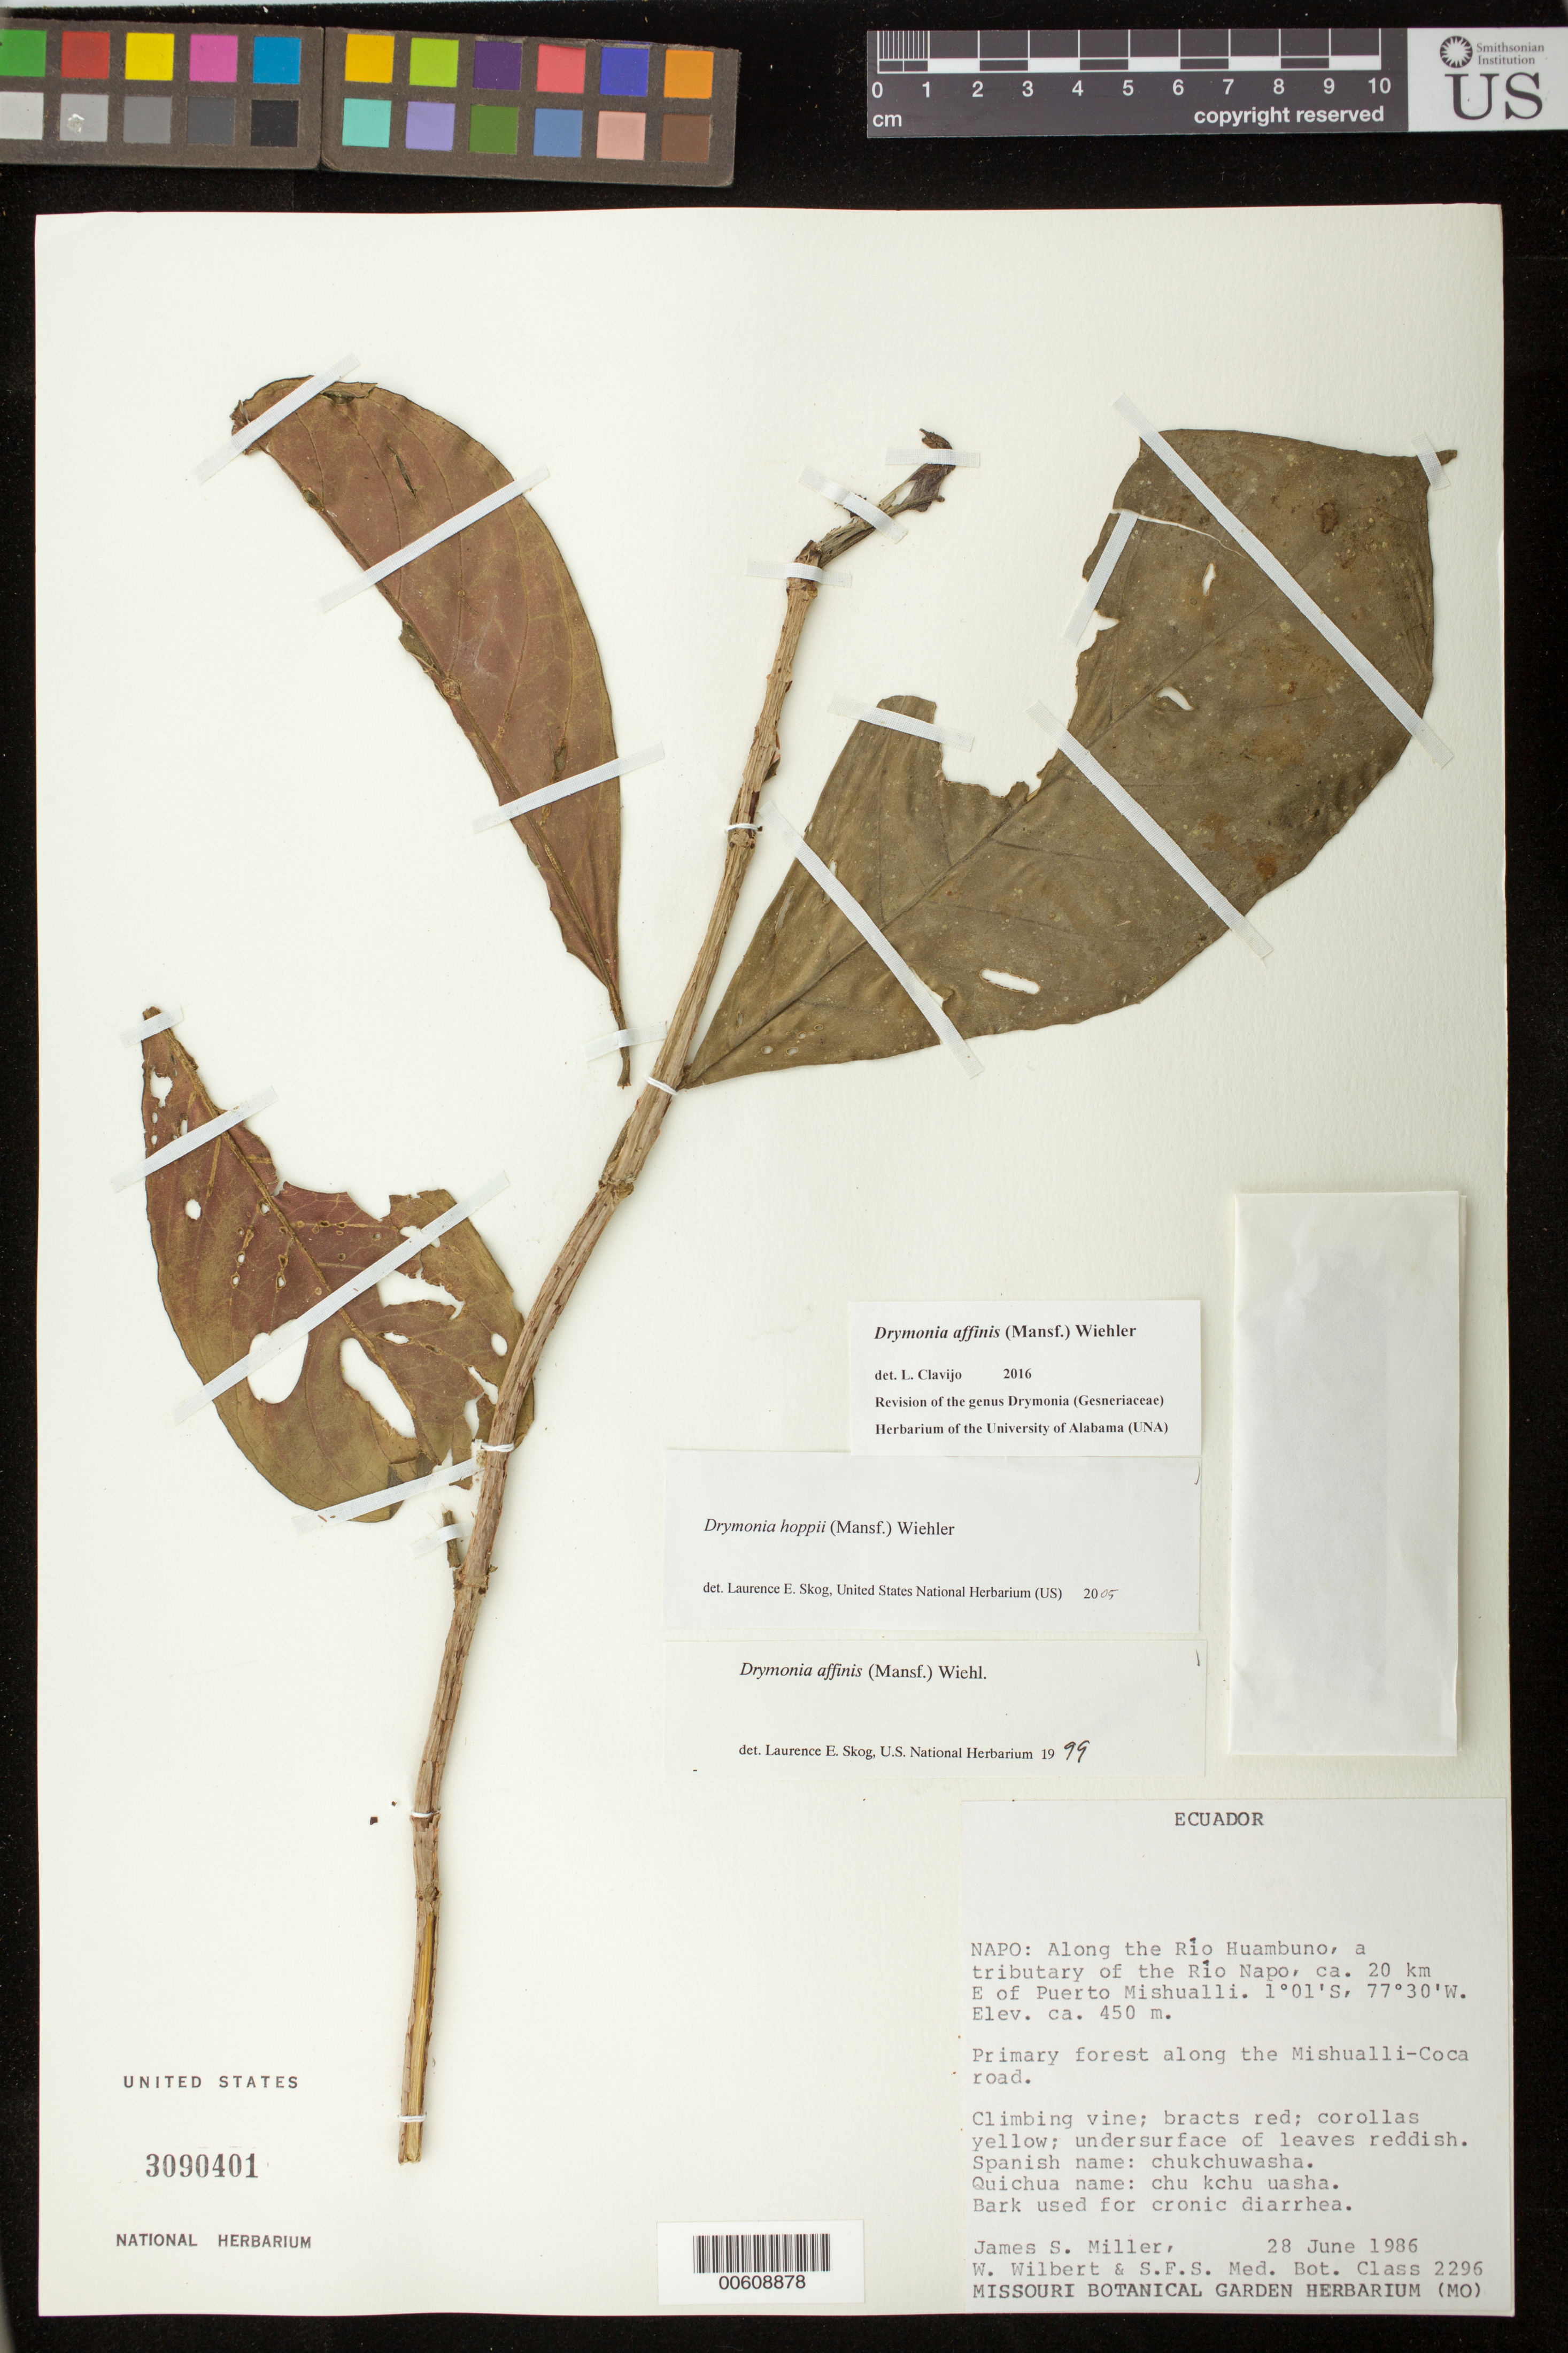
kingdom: Plantae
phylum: Tracheophyta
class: Magnoliopsida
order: Lamiales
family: Gesneriaceae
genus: Drymonia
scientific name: Drymonia hoppii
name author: (Mansf.) Wiehler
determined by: Skog, Laurence E.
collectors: J. S. Miller, W. Wilbert & S.F.S. Medical Botany Class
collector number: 2296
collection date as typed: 28 Jun 1986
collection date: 1986-06-28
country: Ecuador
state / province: Napo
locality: Along the Río Huambuno, a tributary of the Río Napo, ca. 20 km E of Puerto Mishualli; along the Mishualli - Coca road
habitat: Primary forest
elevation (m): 450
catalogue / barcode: US 3090401